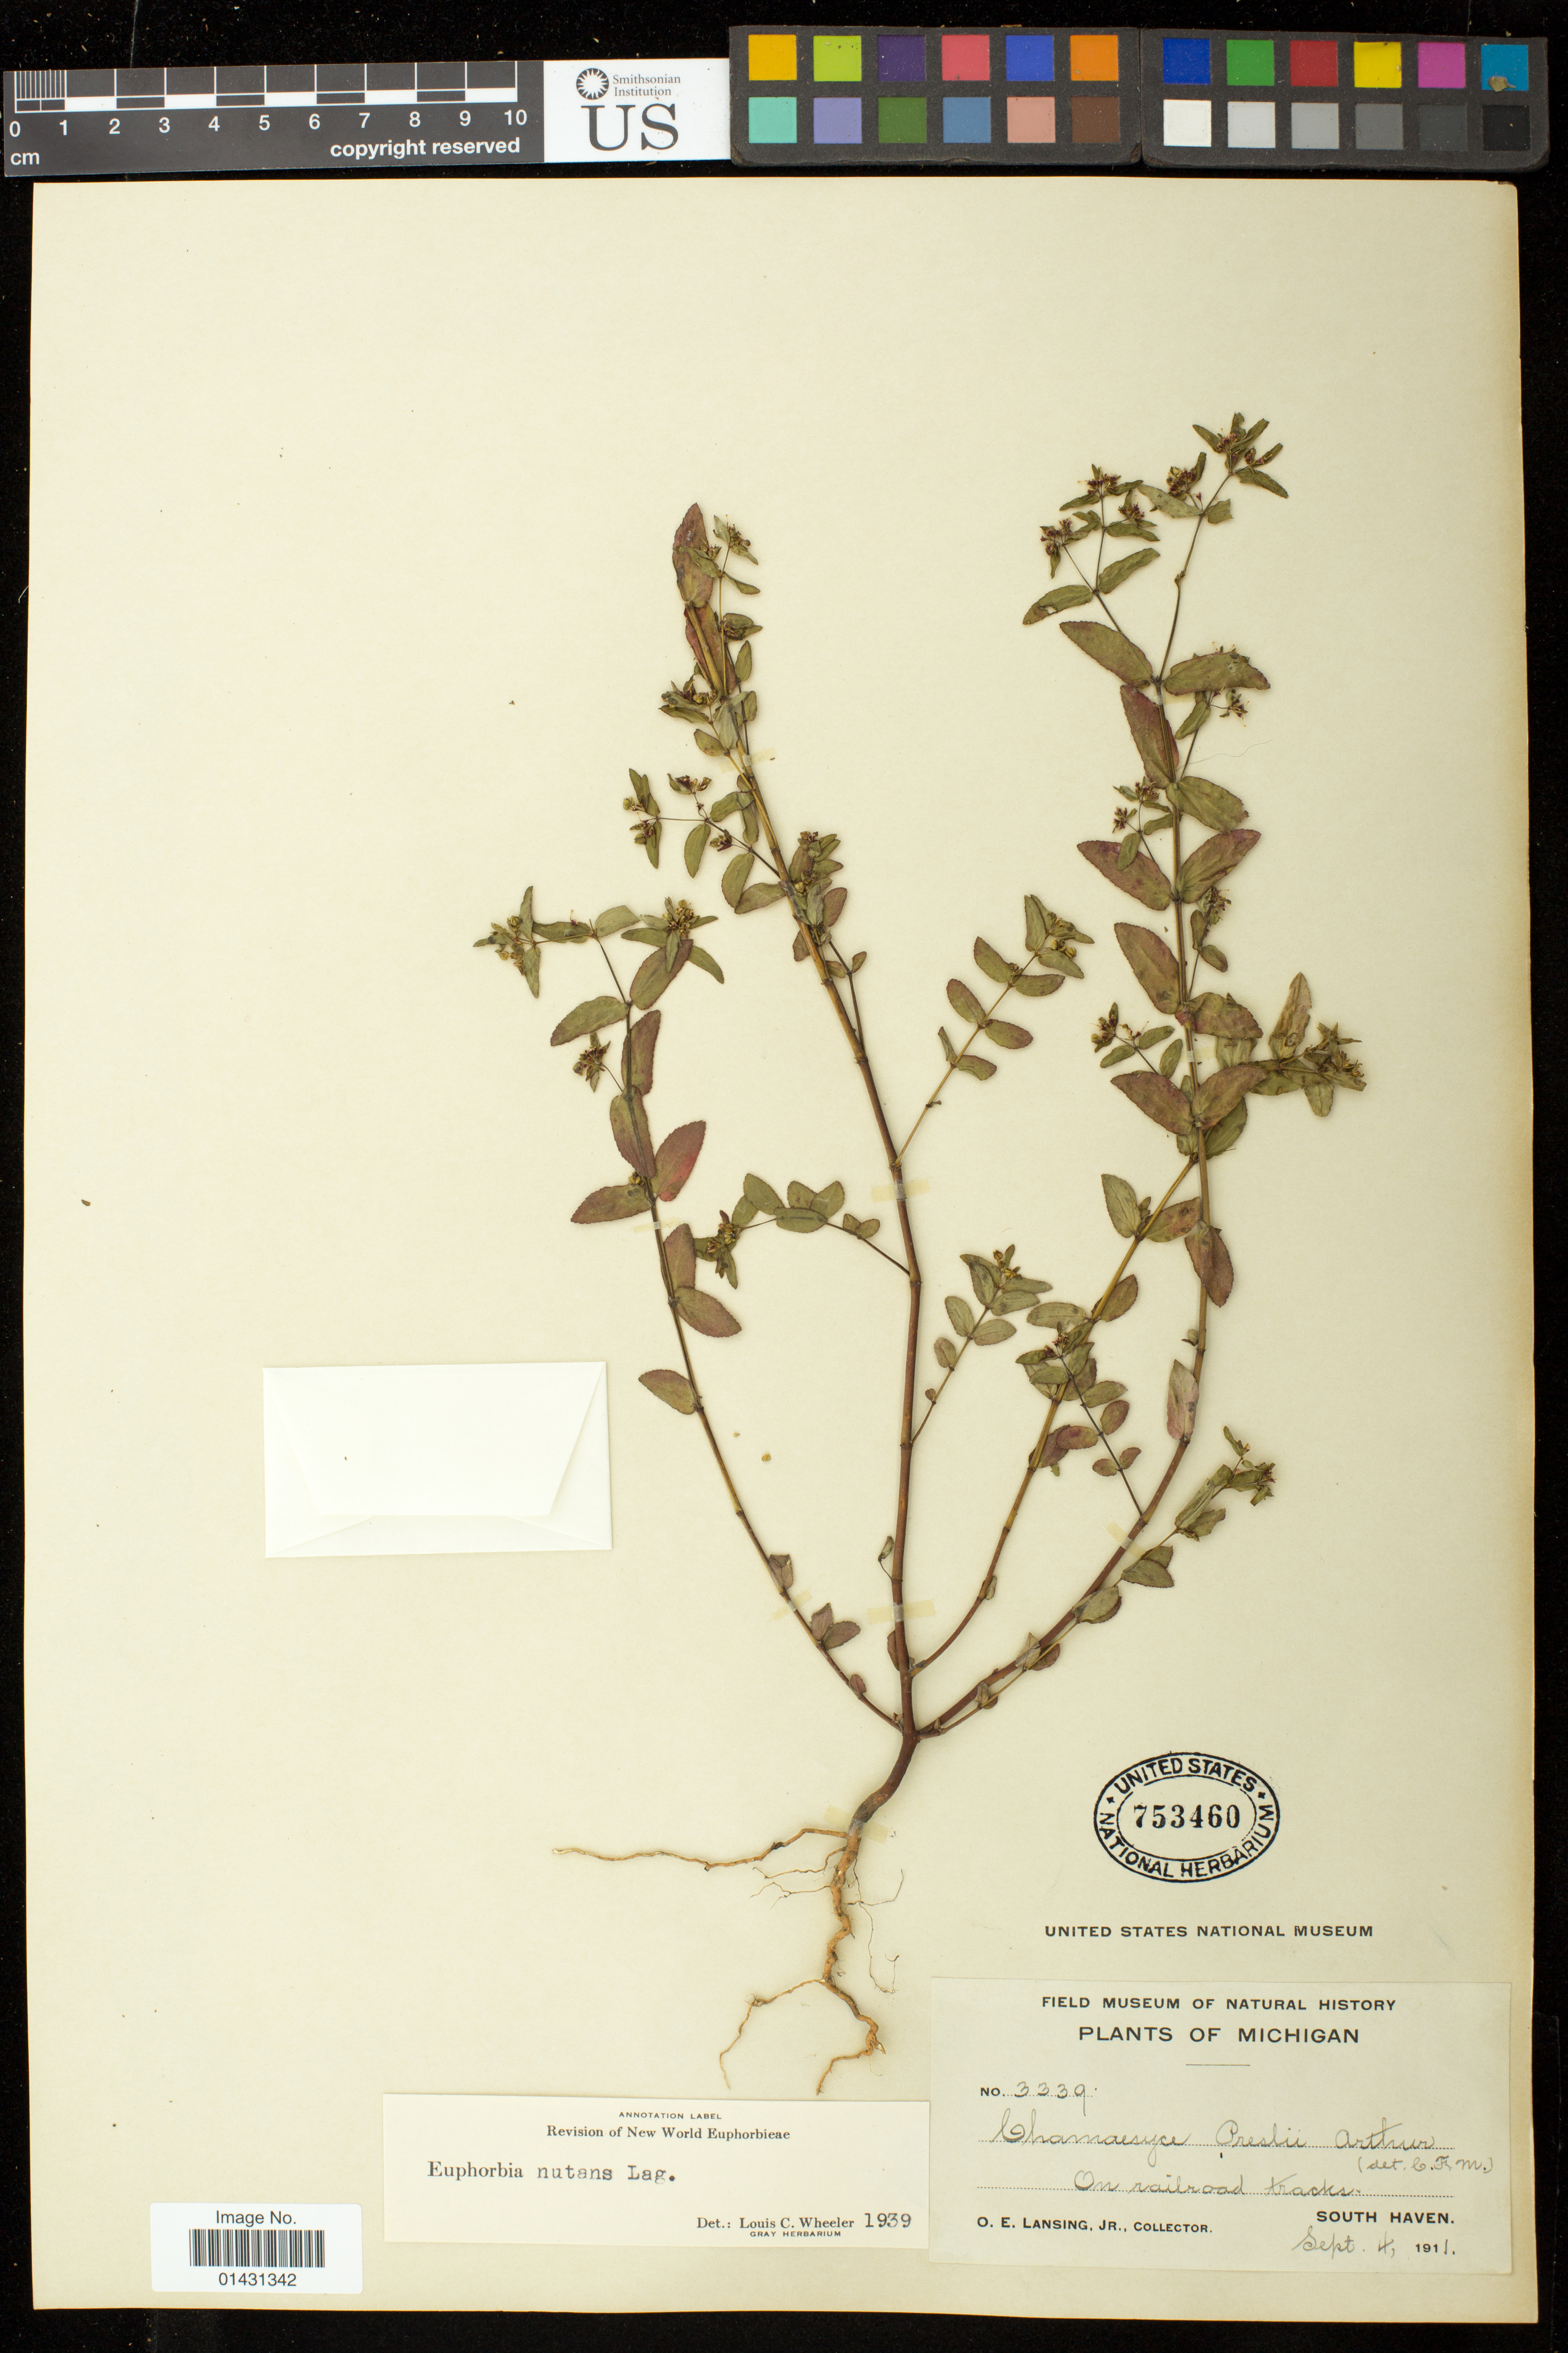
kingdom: Plantae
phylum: Tracheophyta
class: Magnoliopsida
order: Malpighiales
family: Euphorbiaceae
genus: Euphorbia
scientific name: Euphorbia maculata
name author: L.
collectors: O. E. Lansing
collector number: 3339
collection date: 1911-09-04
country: United States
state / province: Michigan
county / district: Van Buren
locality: On railroad tracks. South Haven.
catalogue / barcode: US 753460